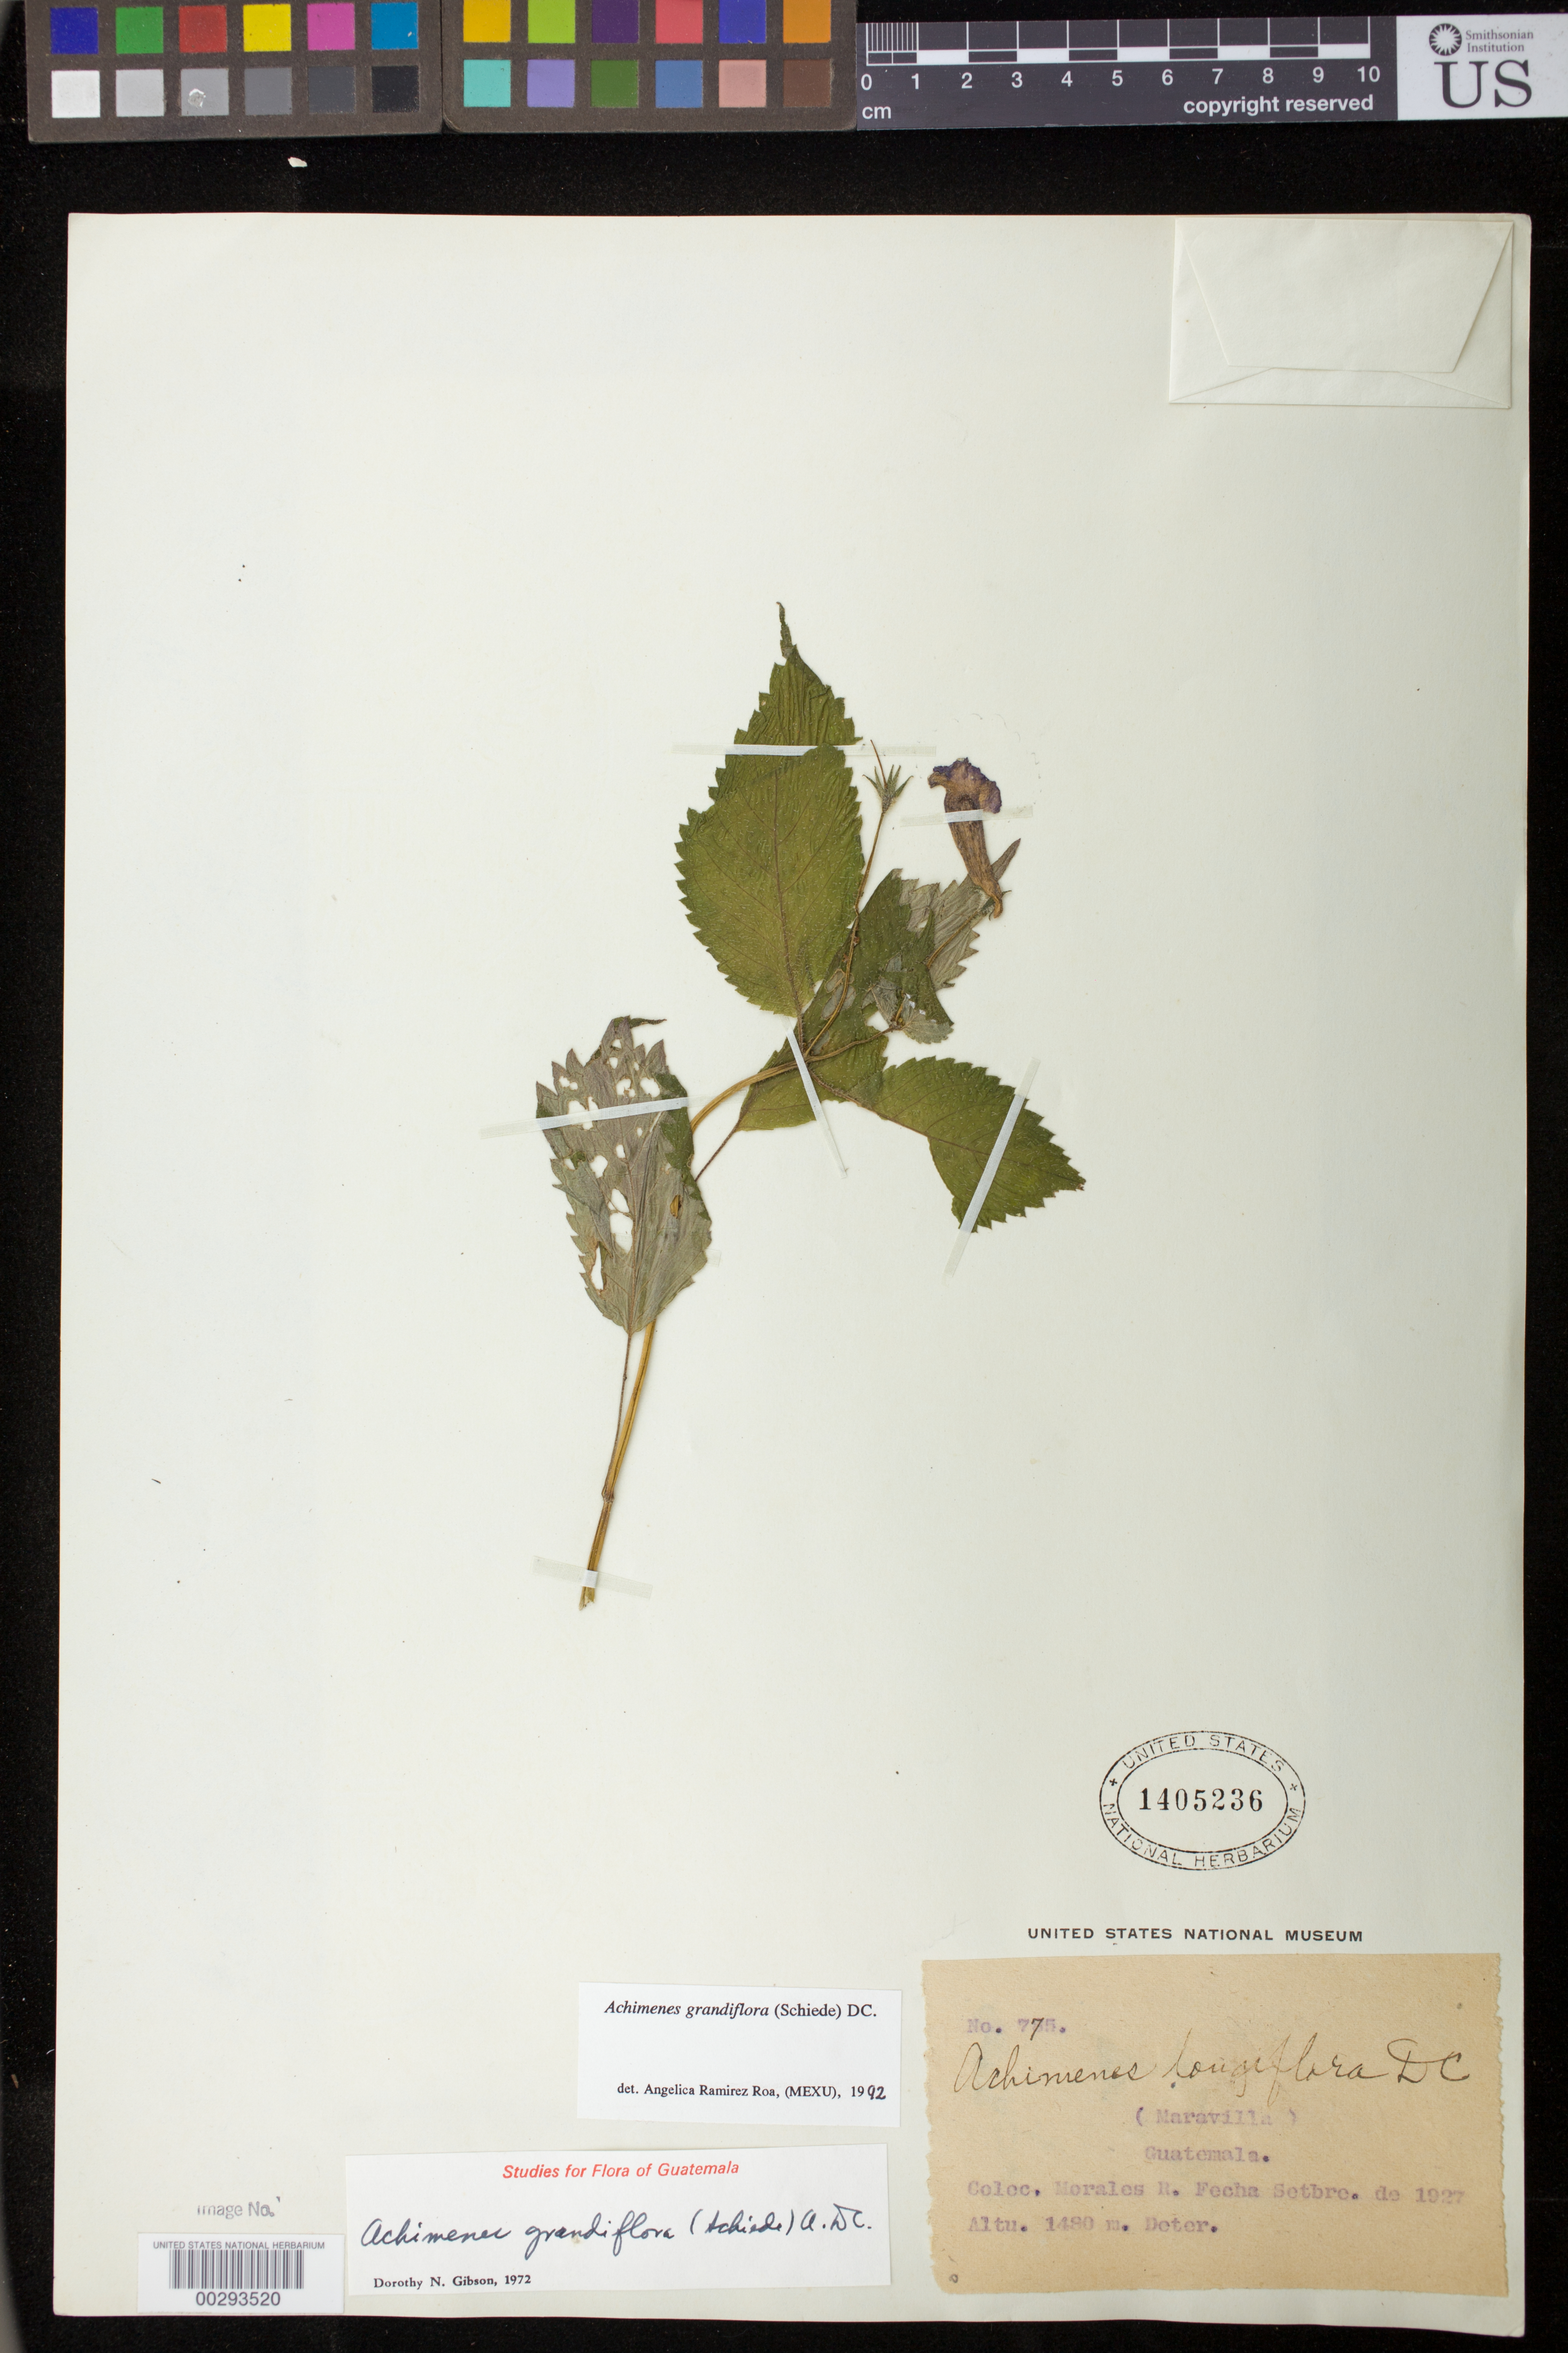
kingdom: Plantae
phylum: Tracheophyta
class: Magnoliopsida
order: Lamiales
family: Gesneriaceae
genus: Achimenes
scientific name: Achimenes grandiflora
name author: (Schiede) DC.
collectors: R. Morales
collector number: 775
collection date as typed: Sep 1927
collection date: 1927-09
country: Guatemala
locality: (maravilla)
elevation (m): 1480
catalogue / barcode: US 1405236